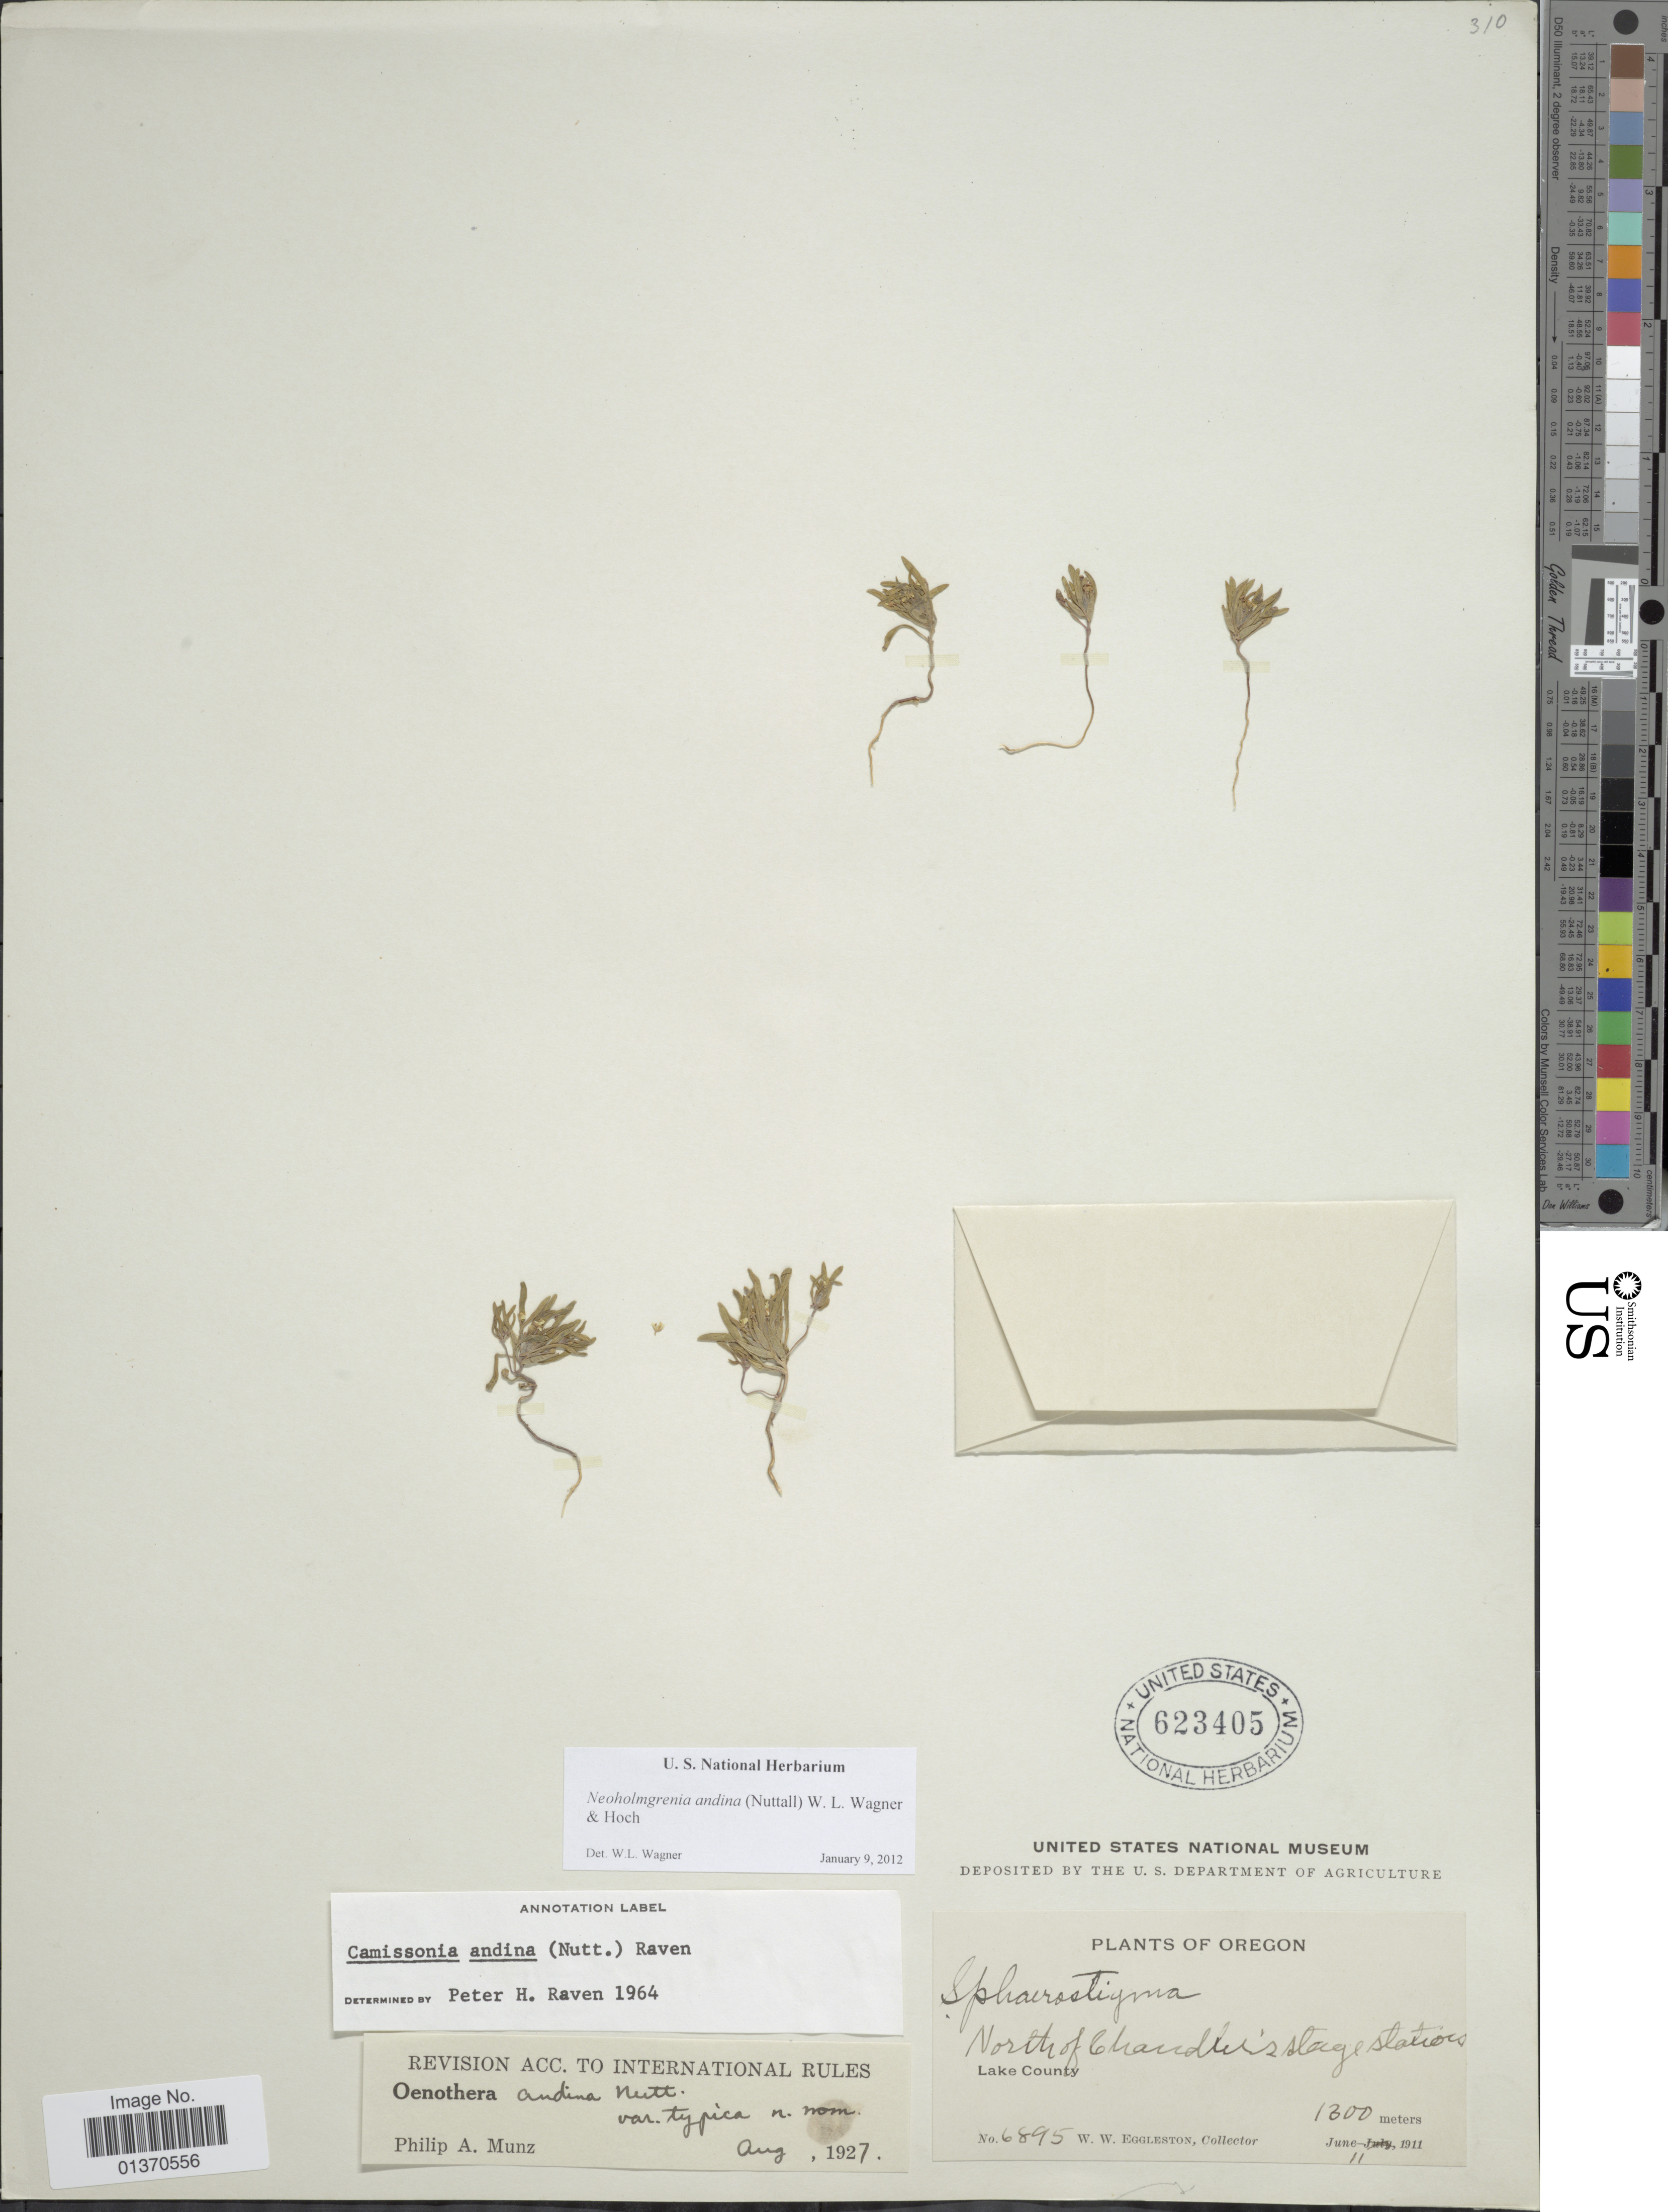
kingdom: Plantae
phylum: Tracheophyta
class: Magnoliopsida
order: Myrtales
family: Onagraceae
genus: Neoholmgrenia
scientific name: Neoholmgrenia andina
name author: (Nutt.) W.L. Wagner & Hoch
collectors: W. W. Eggleston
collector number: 6895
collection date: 1911-06-11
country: United States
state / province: Oregon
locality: North of Chandler's stage stations, Lake County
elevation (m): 1300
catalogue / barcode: US 623405